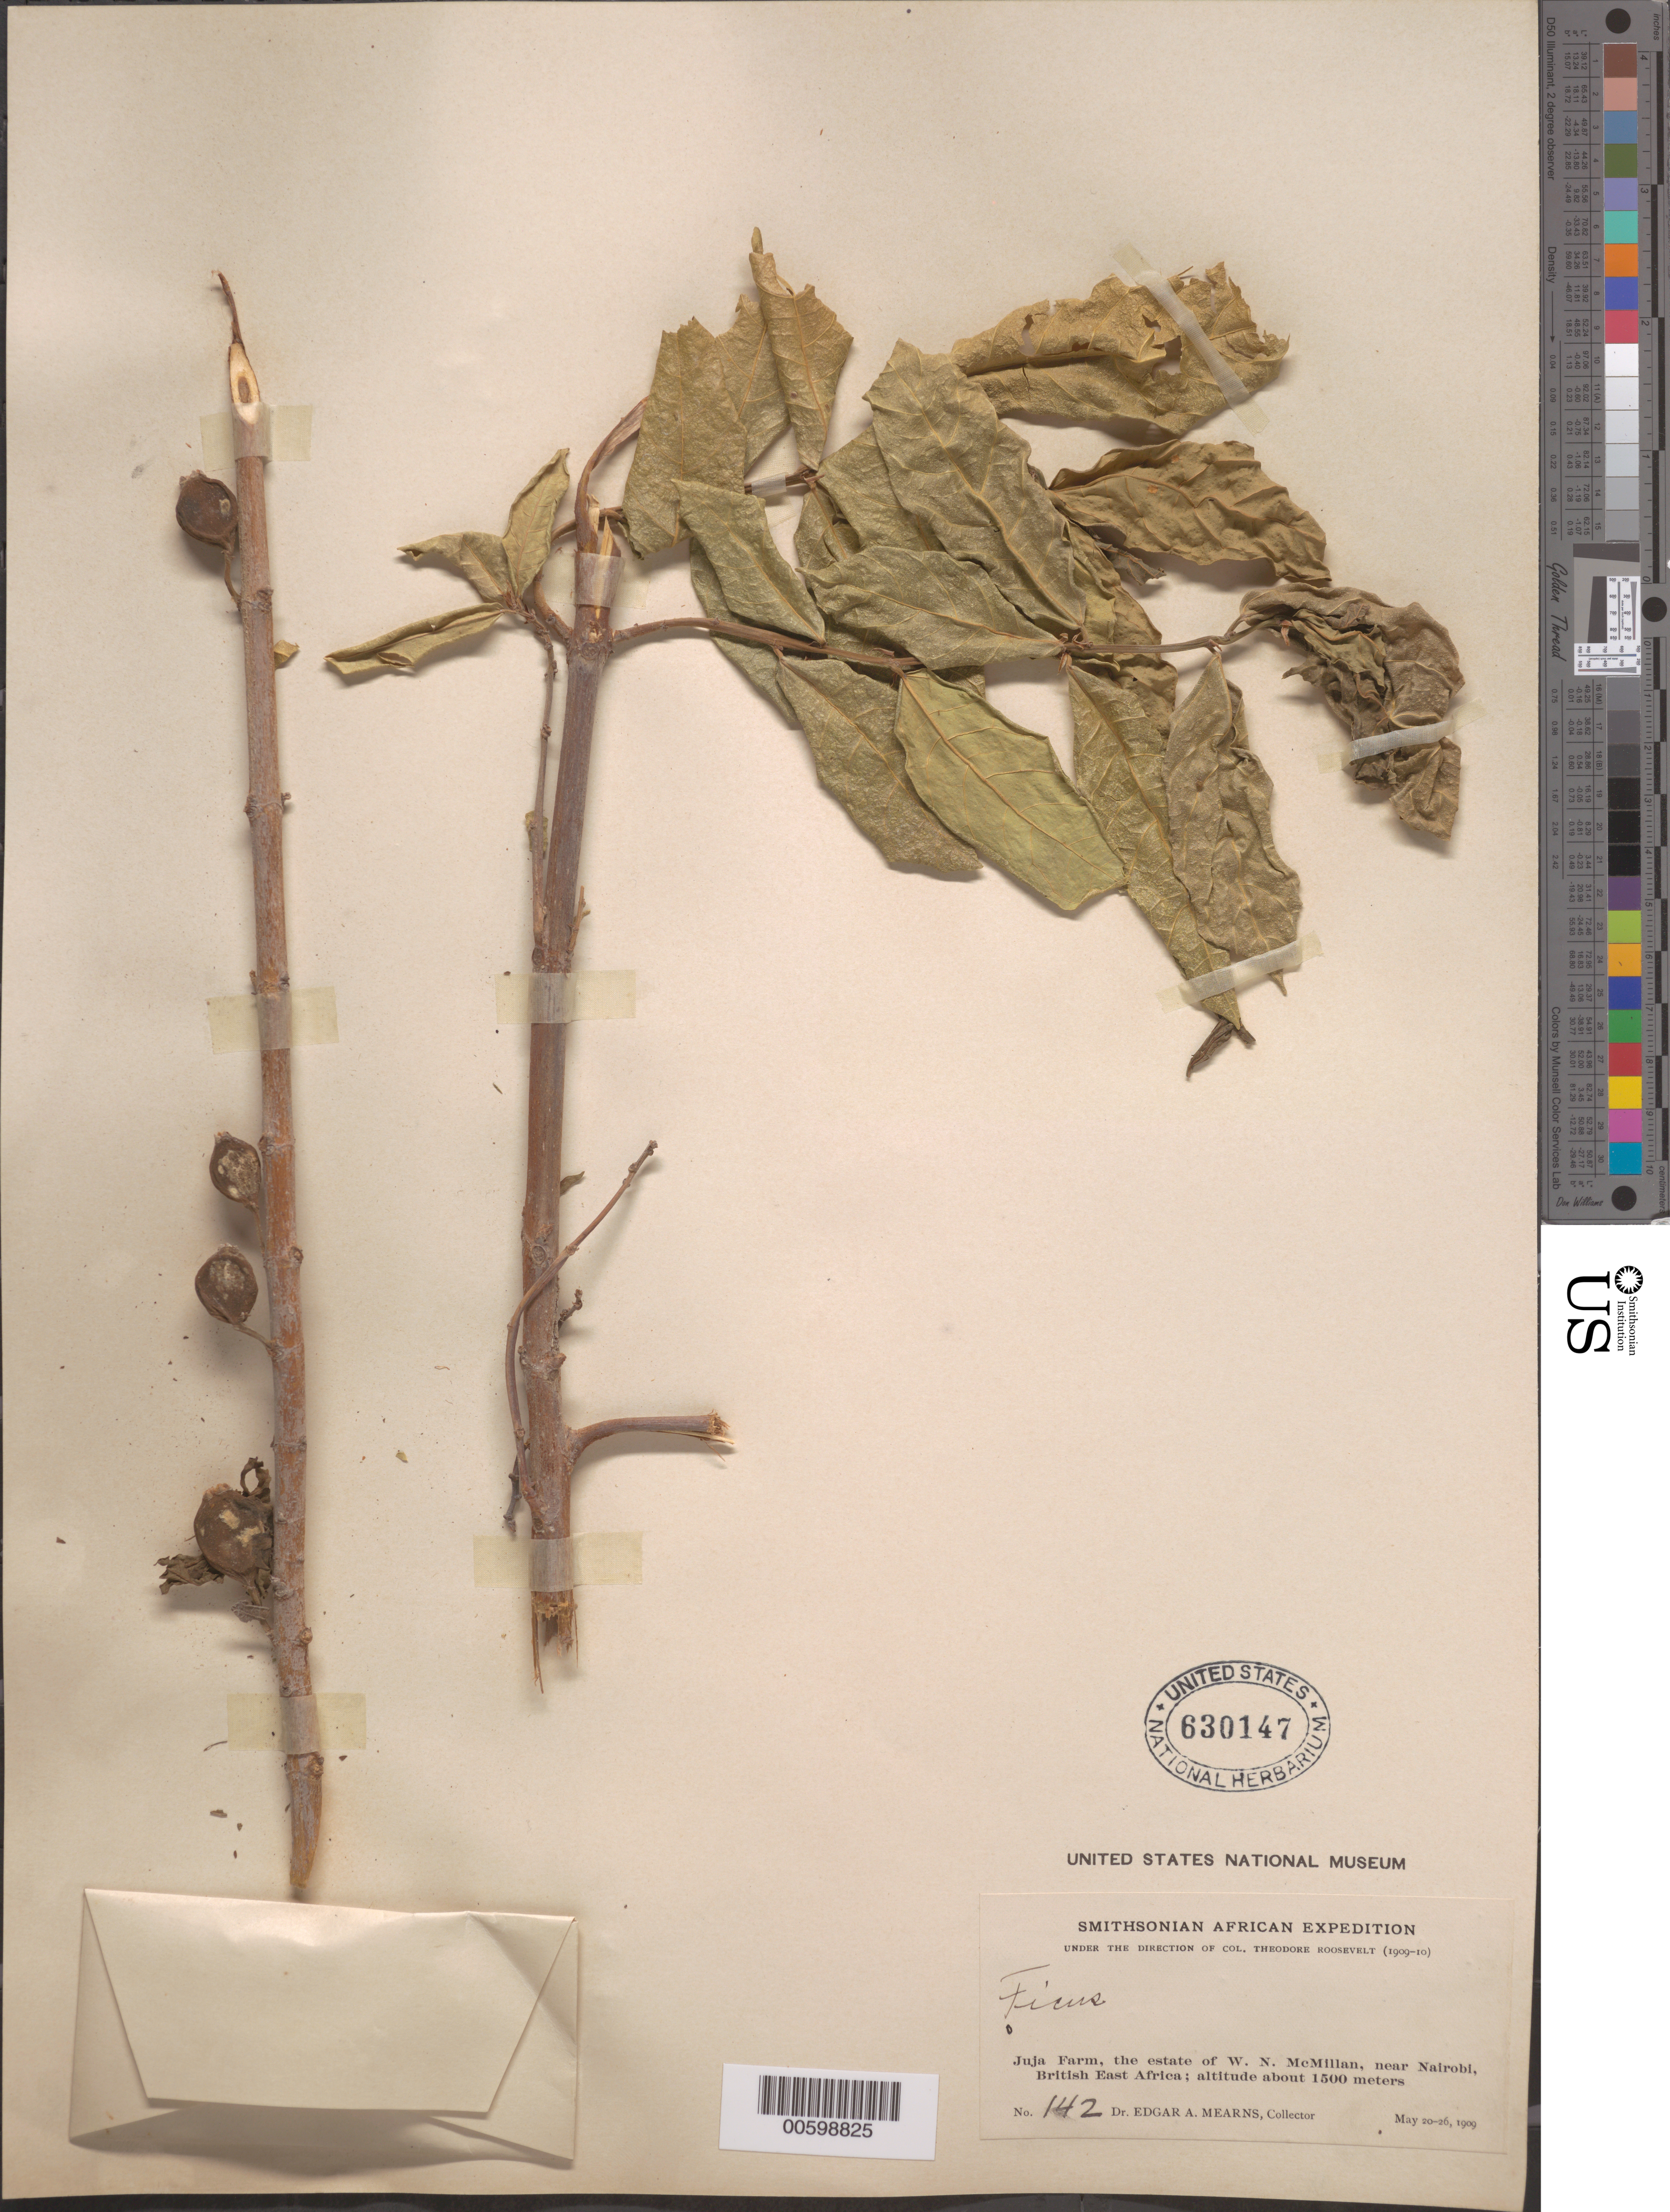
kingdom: Plantae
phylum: Tracheophyta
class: Magnoliopsida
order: Rosales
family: Moraceae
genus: Ficus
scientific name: Ficus sp.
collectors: E. A. Mearns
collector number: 142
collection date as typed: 20 May 1909 to 26 May 1909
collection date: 1909-05-20/1909-05-26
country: Kenya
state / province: Nairobi Area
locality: Juja Farm, the estate of W.N. McMillan, near Nairobi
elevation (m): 1500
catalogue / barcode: US 630147